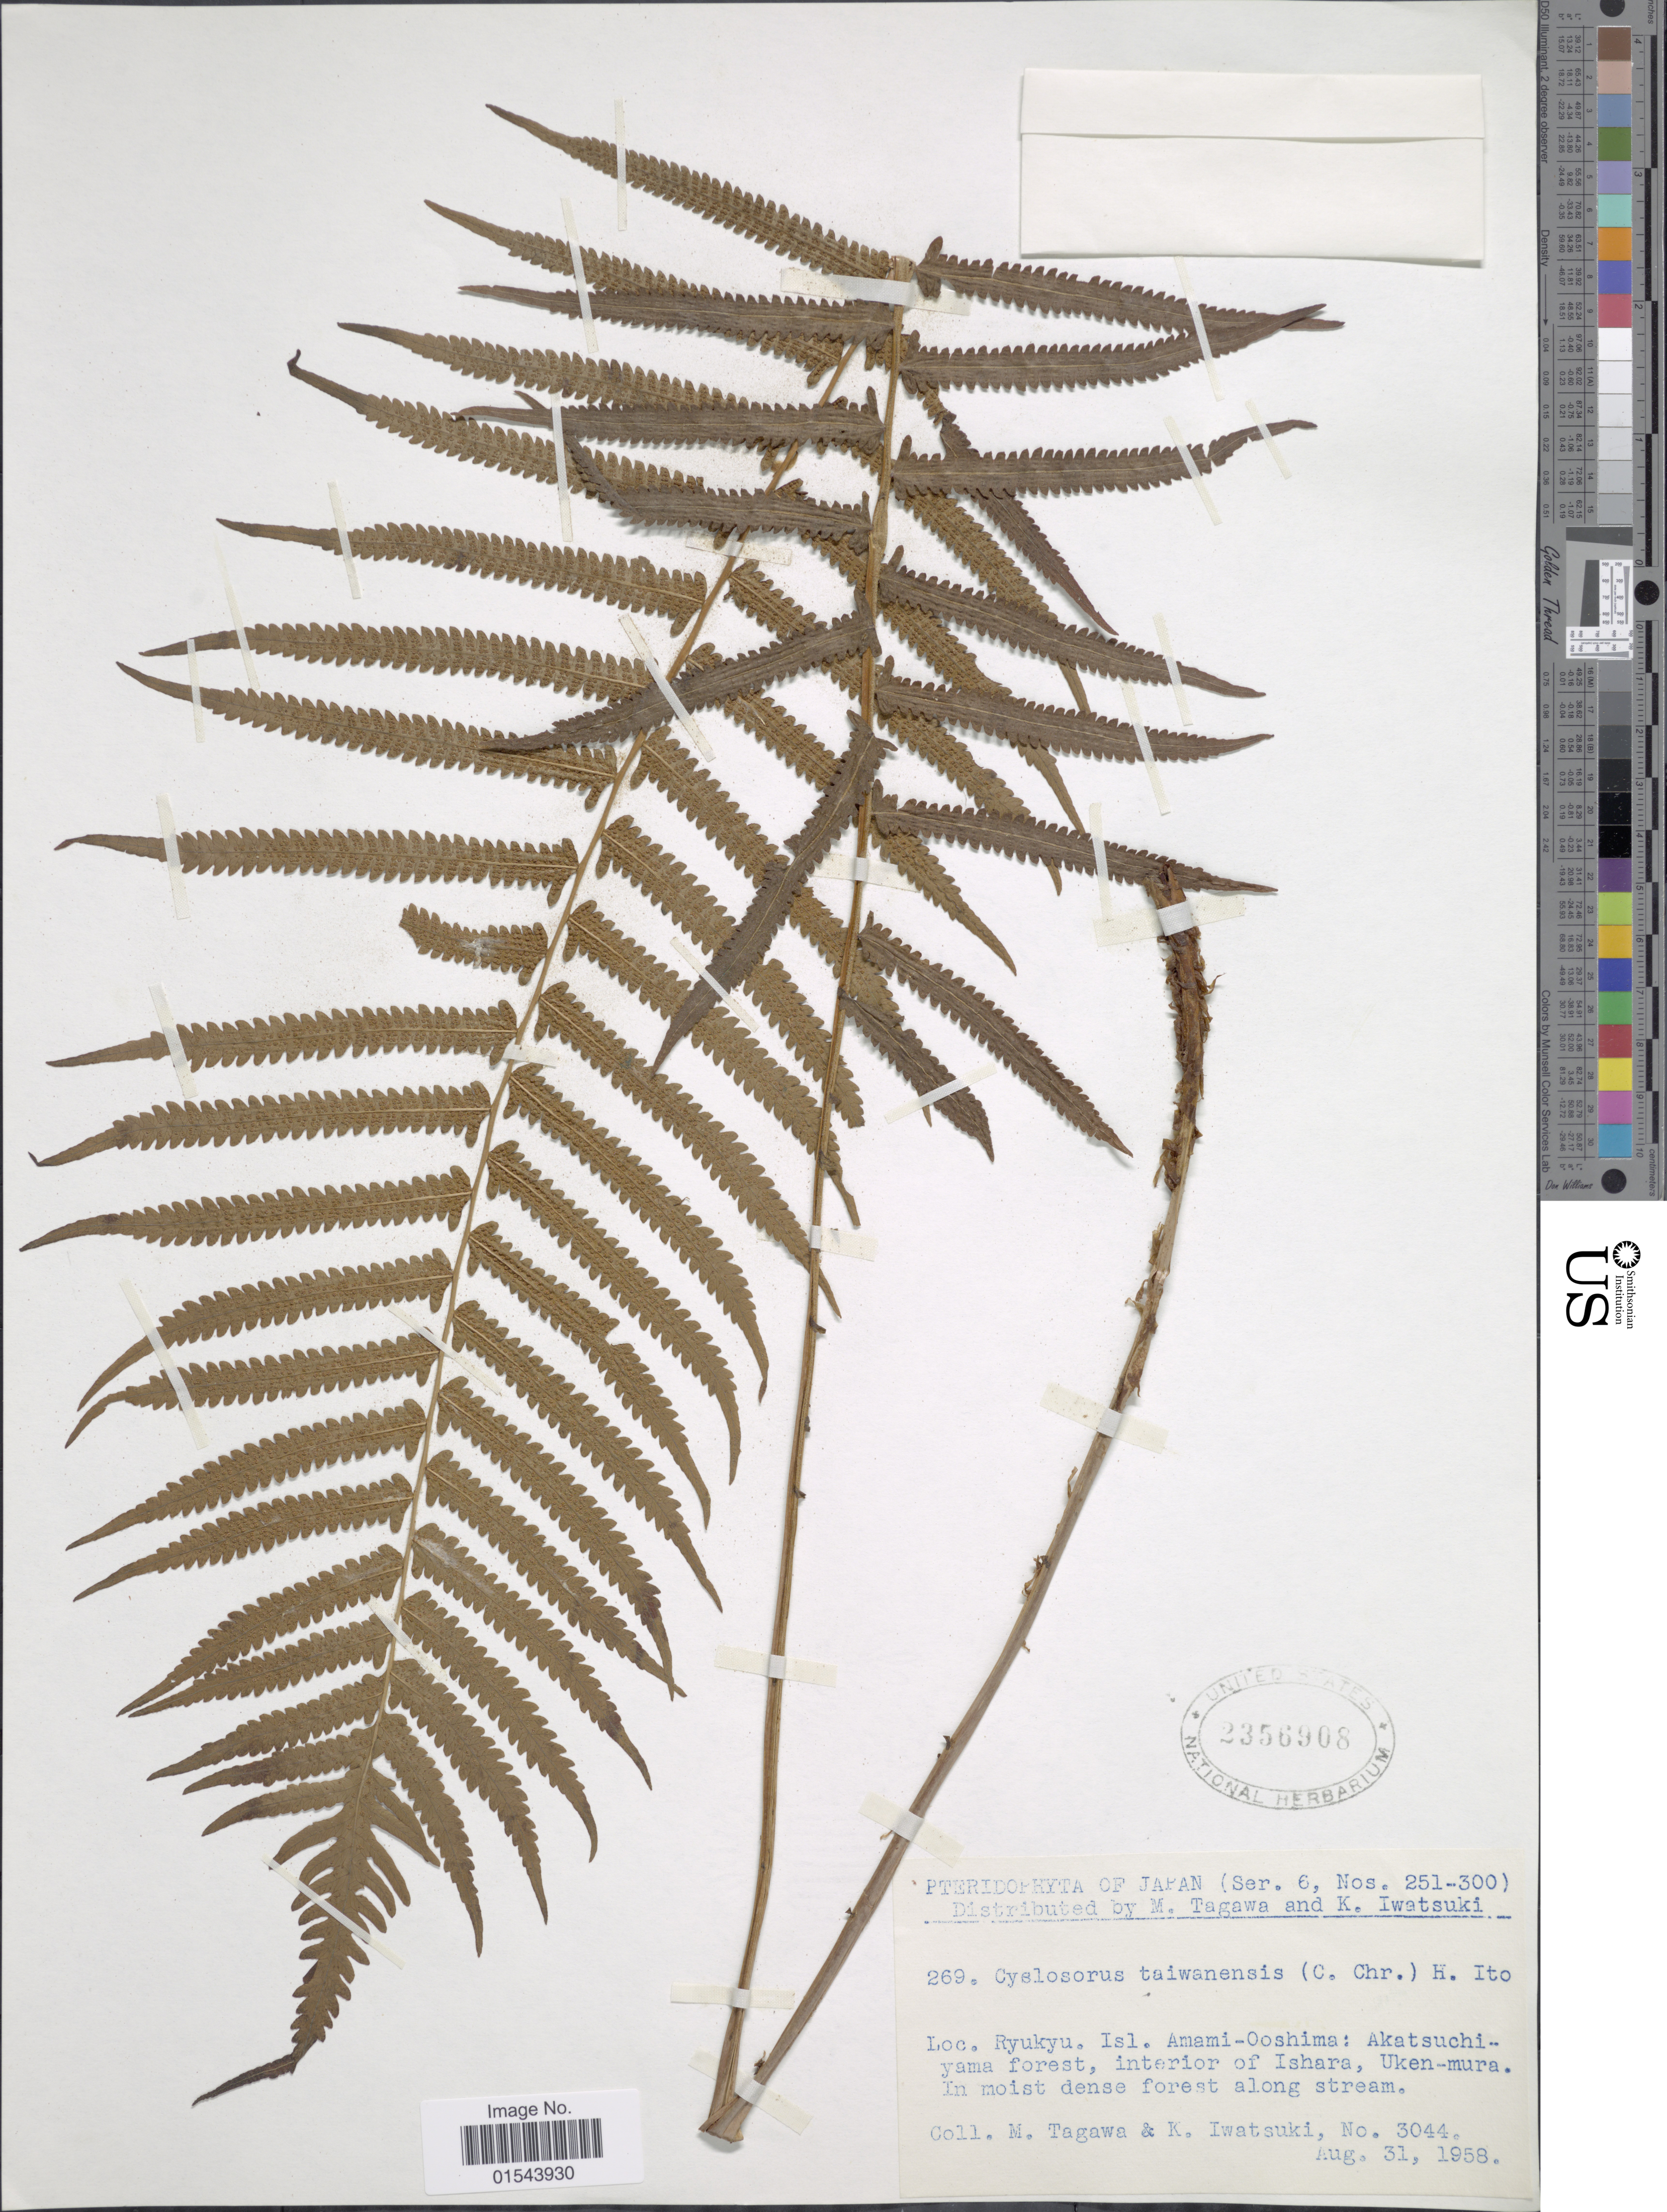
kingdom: Plantae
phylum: Tracheophyta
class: Polypodiopsida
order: Polypodiales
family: Thelypteridaceae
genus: Christella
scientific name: Christella taiwanensis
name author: (C. Chr.) Holttum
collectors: M. Tagawa & K. Iwatsuki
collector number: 3044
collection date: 1958-08-31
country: Japan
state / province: Okinawa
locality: Ryukyu. Isl. Amami-Ooshima: Akatsuchiyama forest, interior of Ishara, Uken-mura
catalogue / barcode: US 2356908